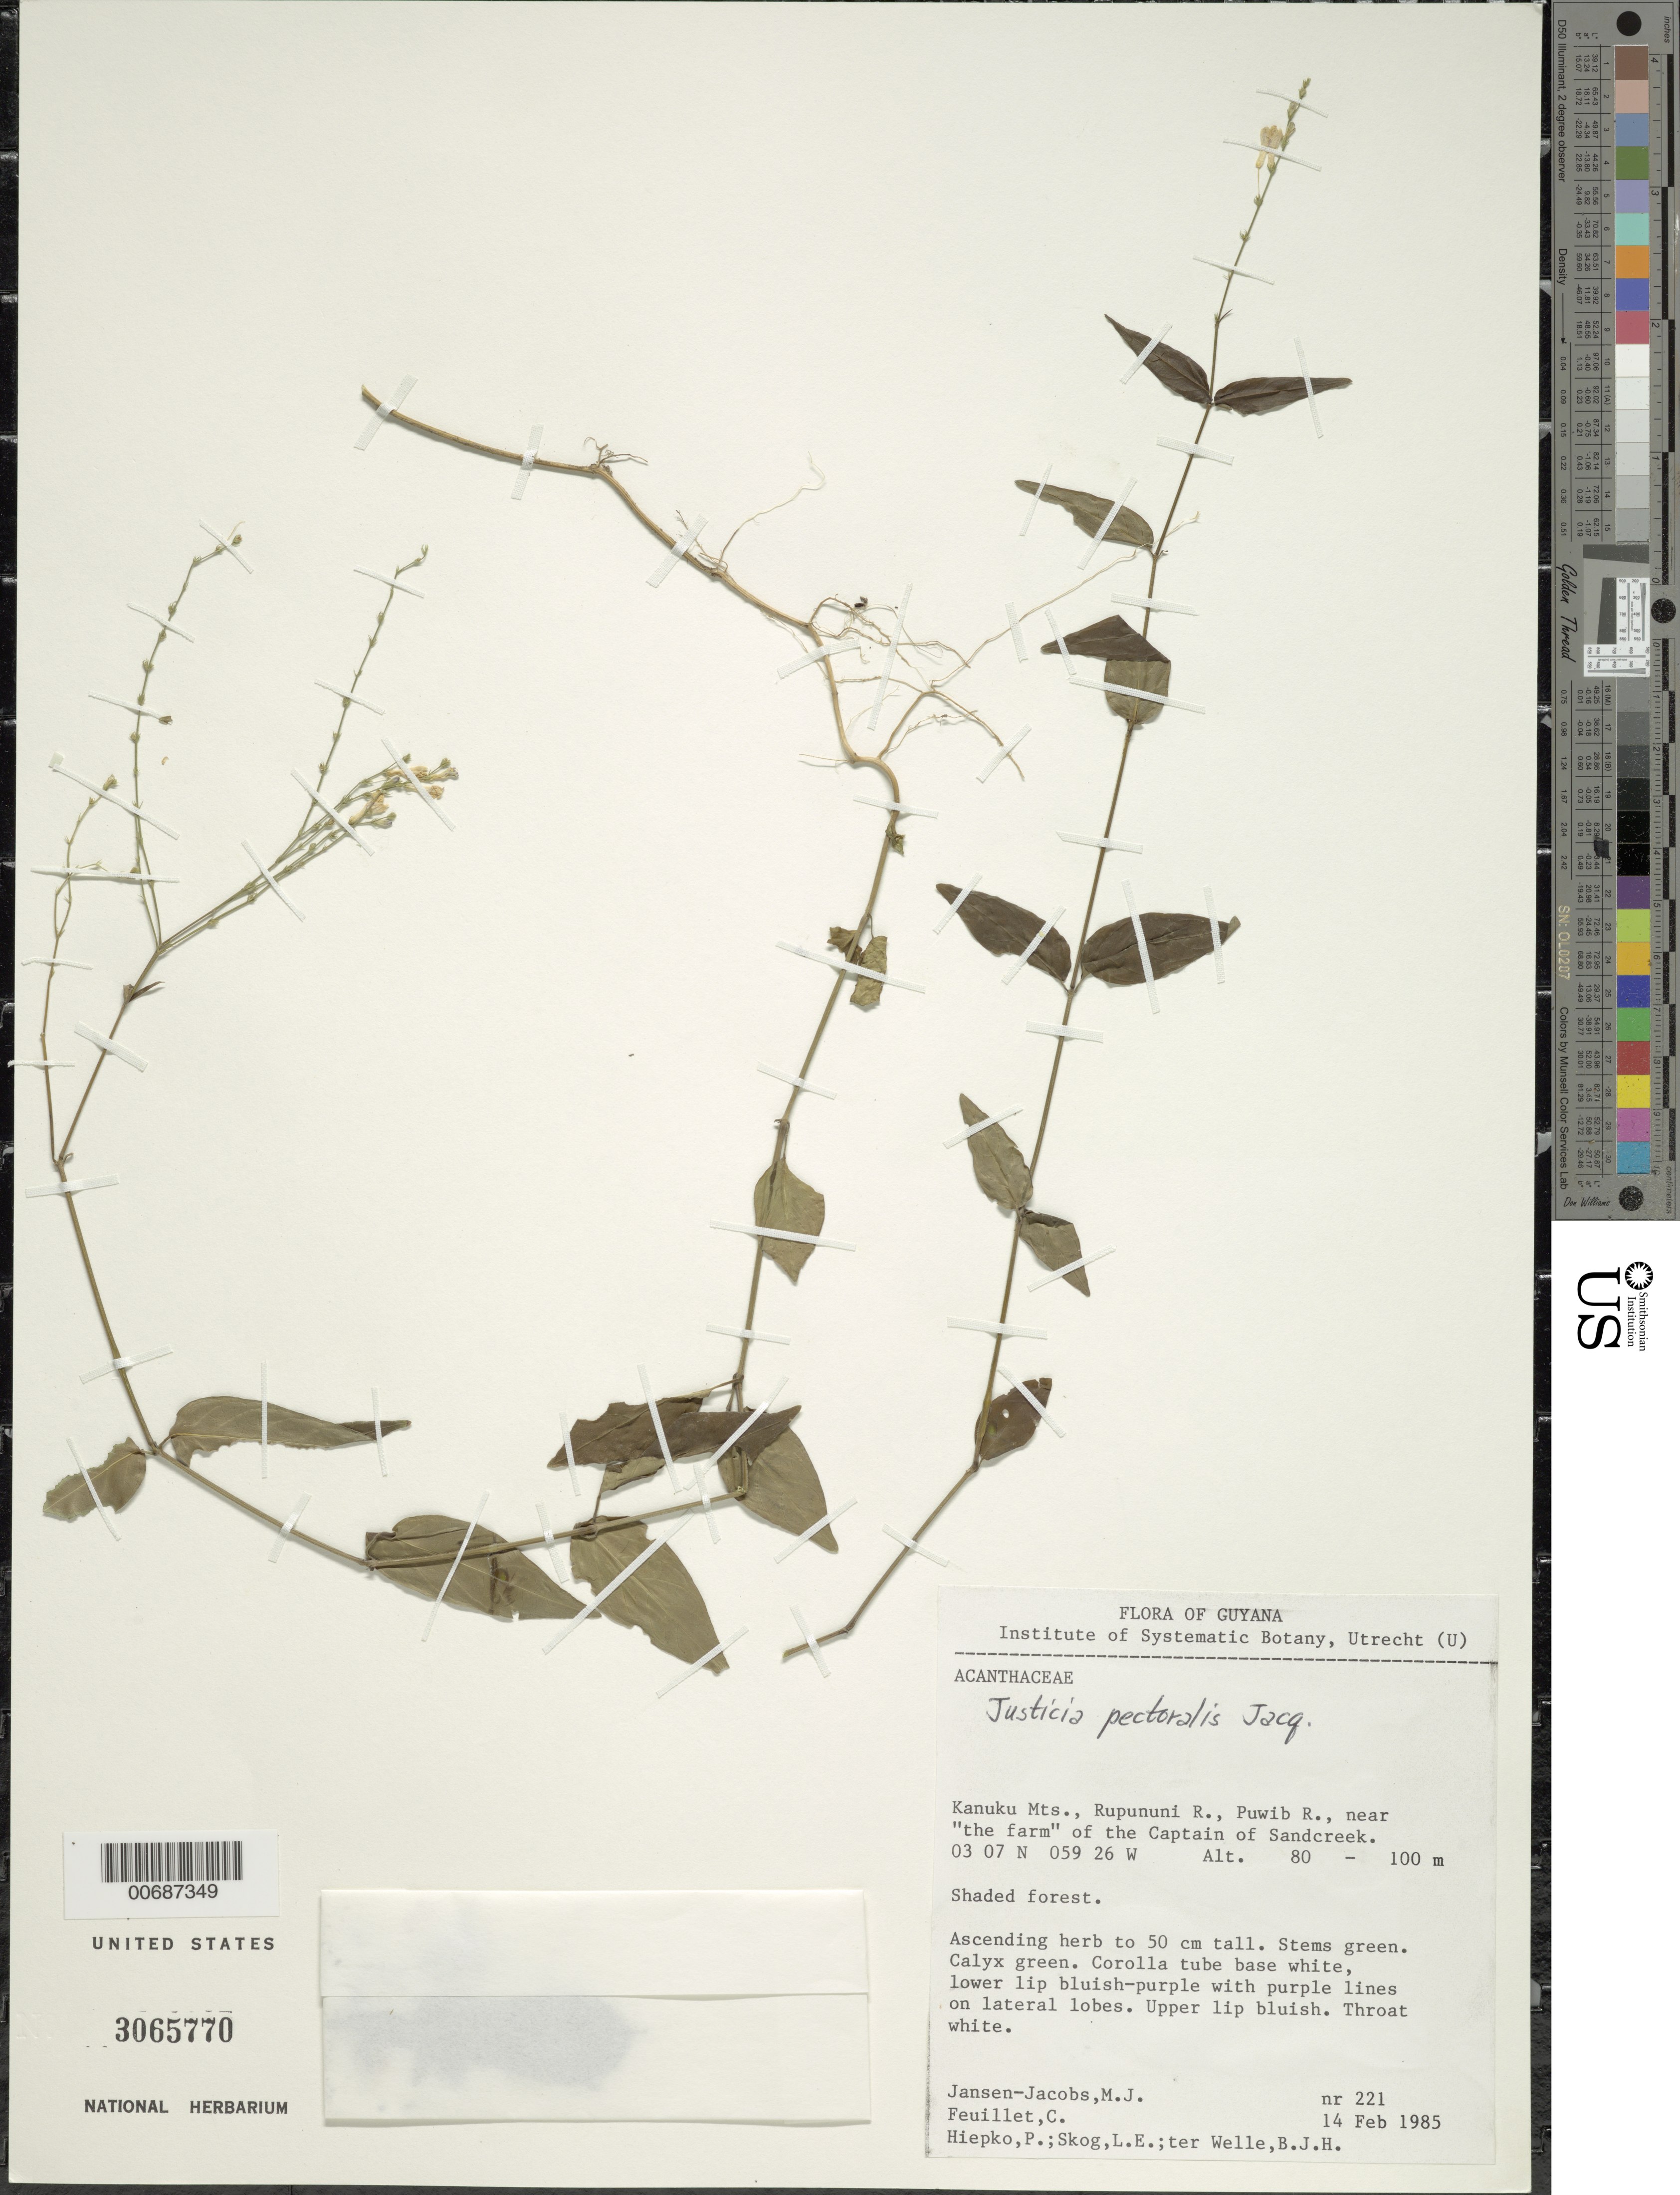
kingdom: Plantae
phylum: Tracheophyta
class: Magnoliopsida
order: Lamiales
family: Acanthaceae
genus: Justicia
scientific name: Justicia pectoralis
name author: Jacq.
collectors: M. J. Jansen-Jacobs, C. Feuillet, P. H. Hiepko, L. E. Skog & B. Welle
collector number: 221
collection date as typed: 14-Feb-85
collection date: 1985-02-14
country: Guyana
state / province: U. Takutu-U. Essequibo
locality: Kanuku Mts., Rupununi R., Puwib R. near "the farm" of the Captain of Sandcreek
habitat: Shaded forest.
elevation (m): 80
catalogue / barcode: US 3065770